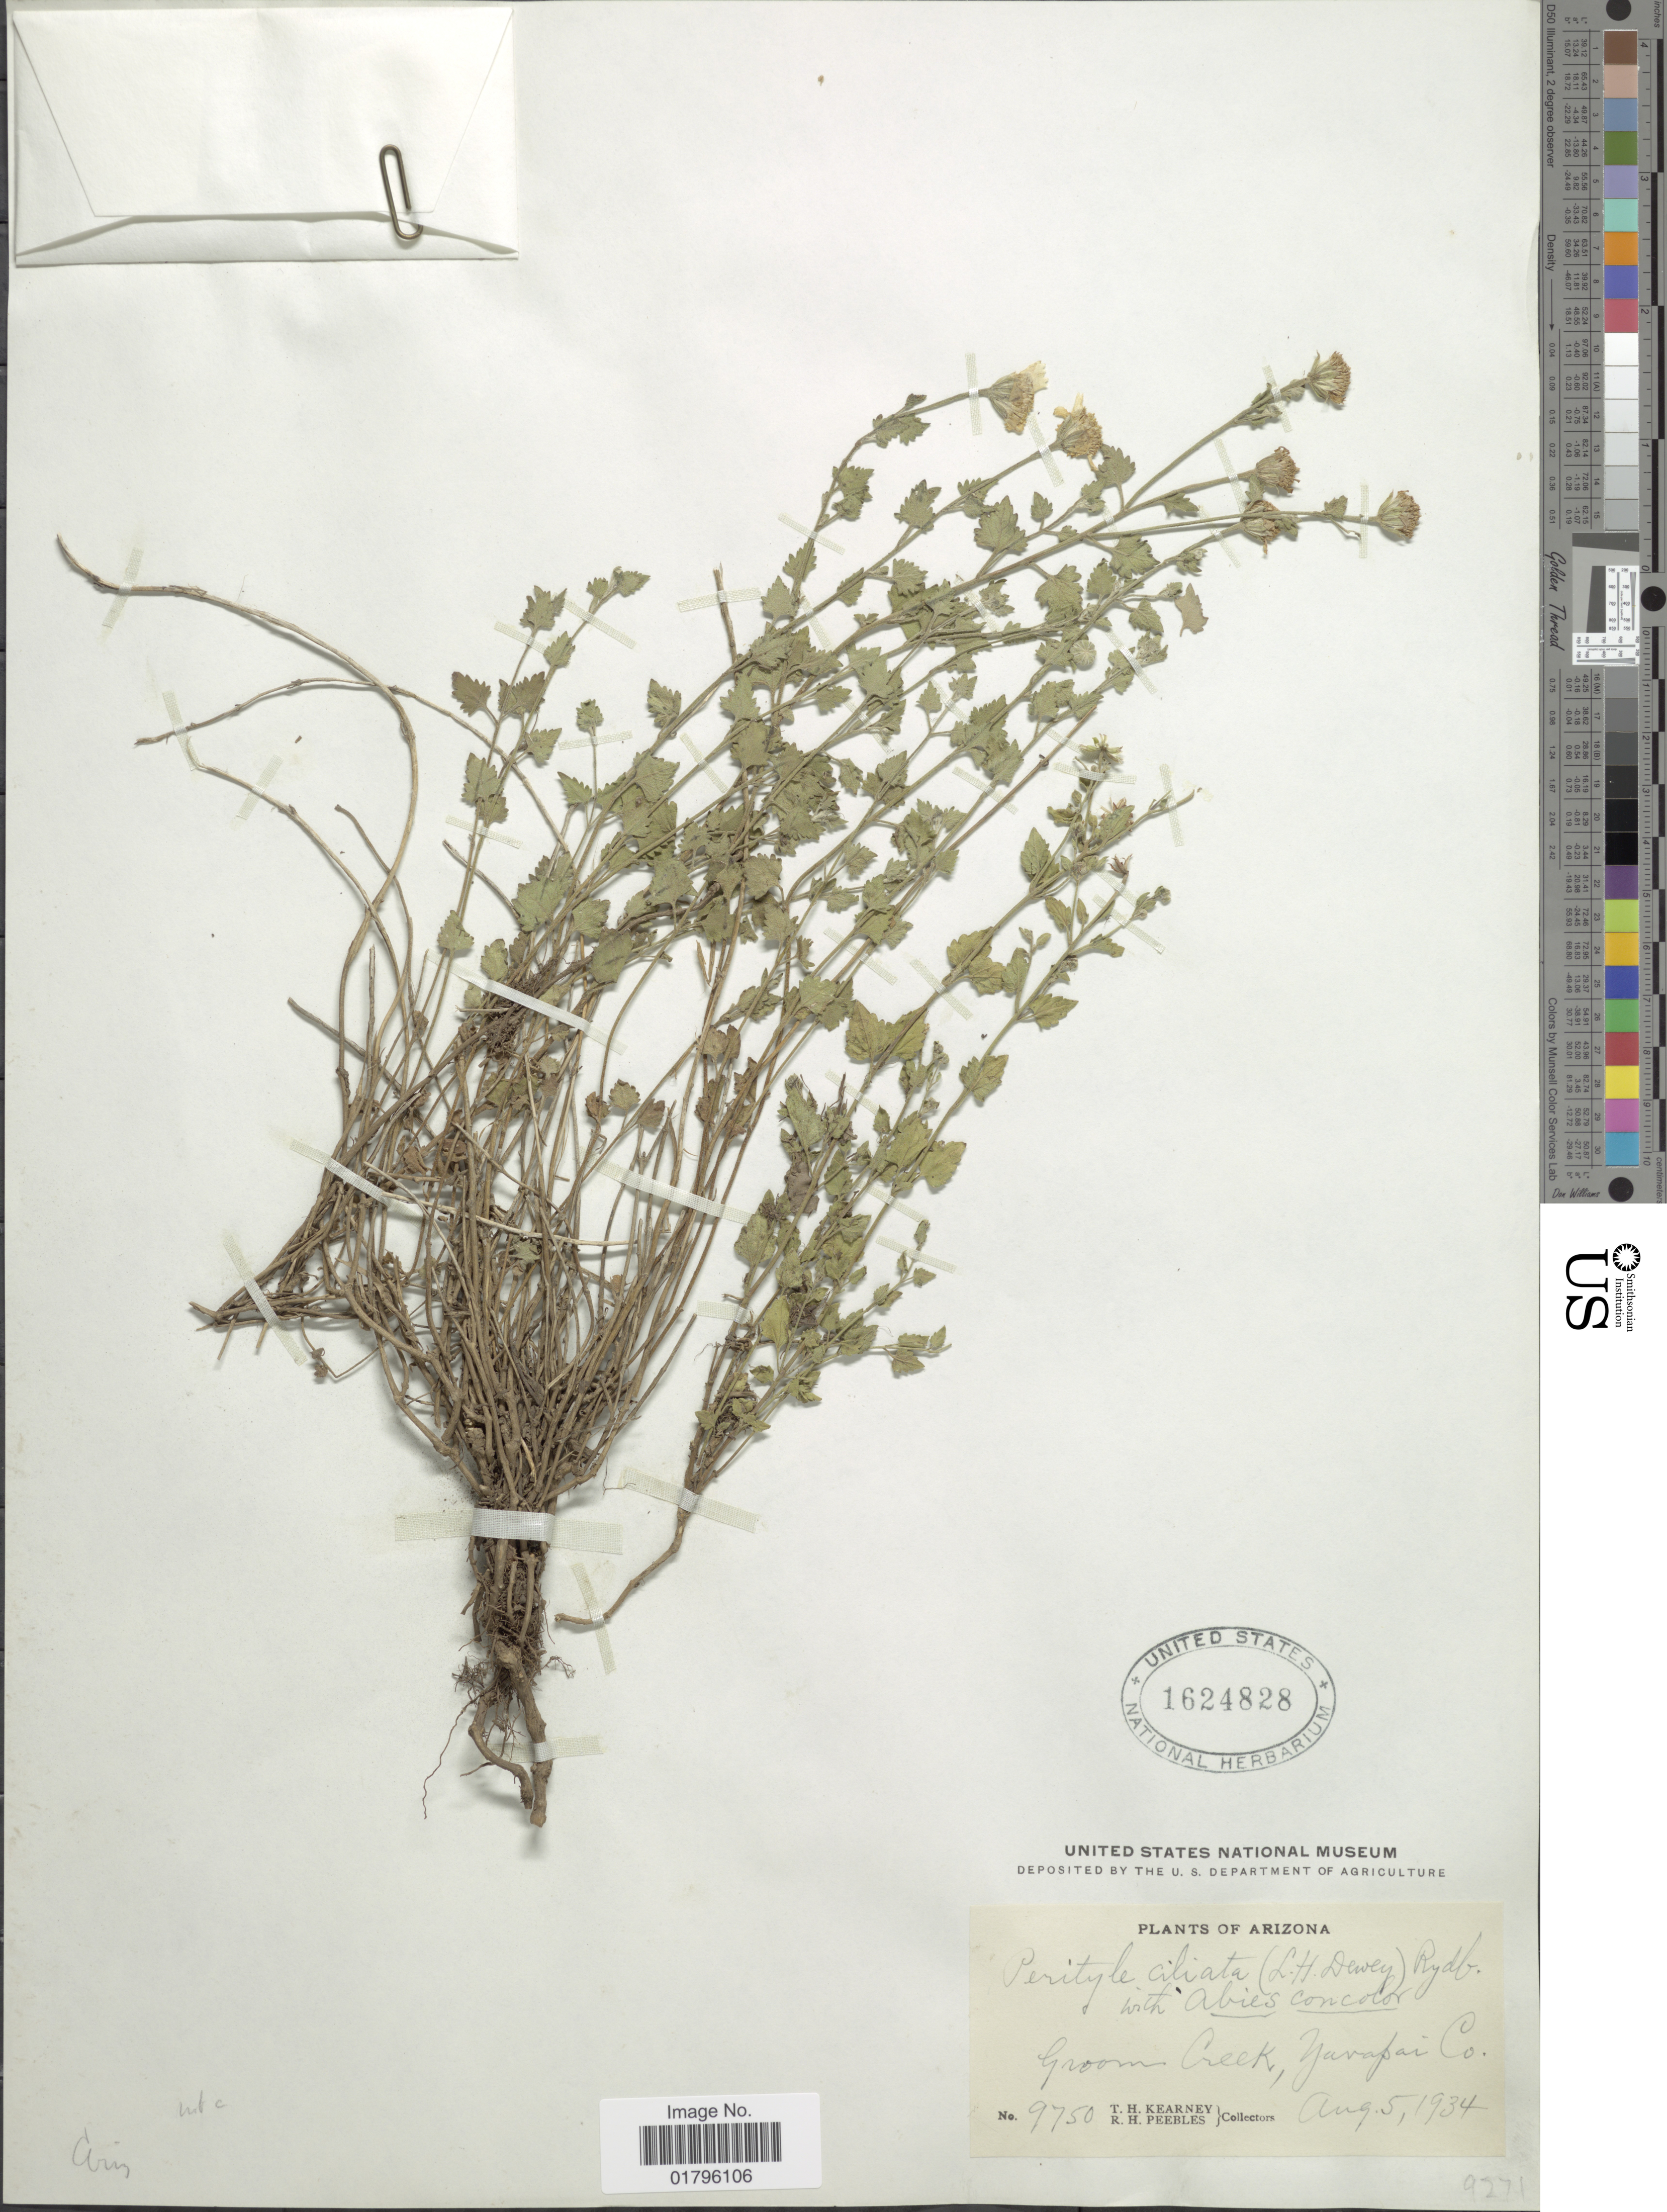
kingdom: Plantae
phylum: Tracheophyta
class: Magnoliopsida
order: Asterales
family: Asteraceae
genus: Perityle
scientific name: Perityle ciliata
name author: (L.H. Dewey) Rydb.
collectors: T. H. Kearney & R. H. Peebles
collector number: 9750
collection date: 1934-08-05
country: United States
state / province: Arizona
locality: Groom Creek, Yavapai Co.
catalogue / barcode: US 1624828